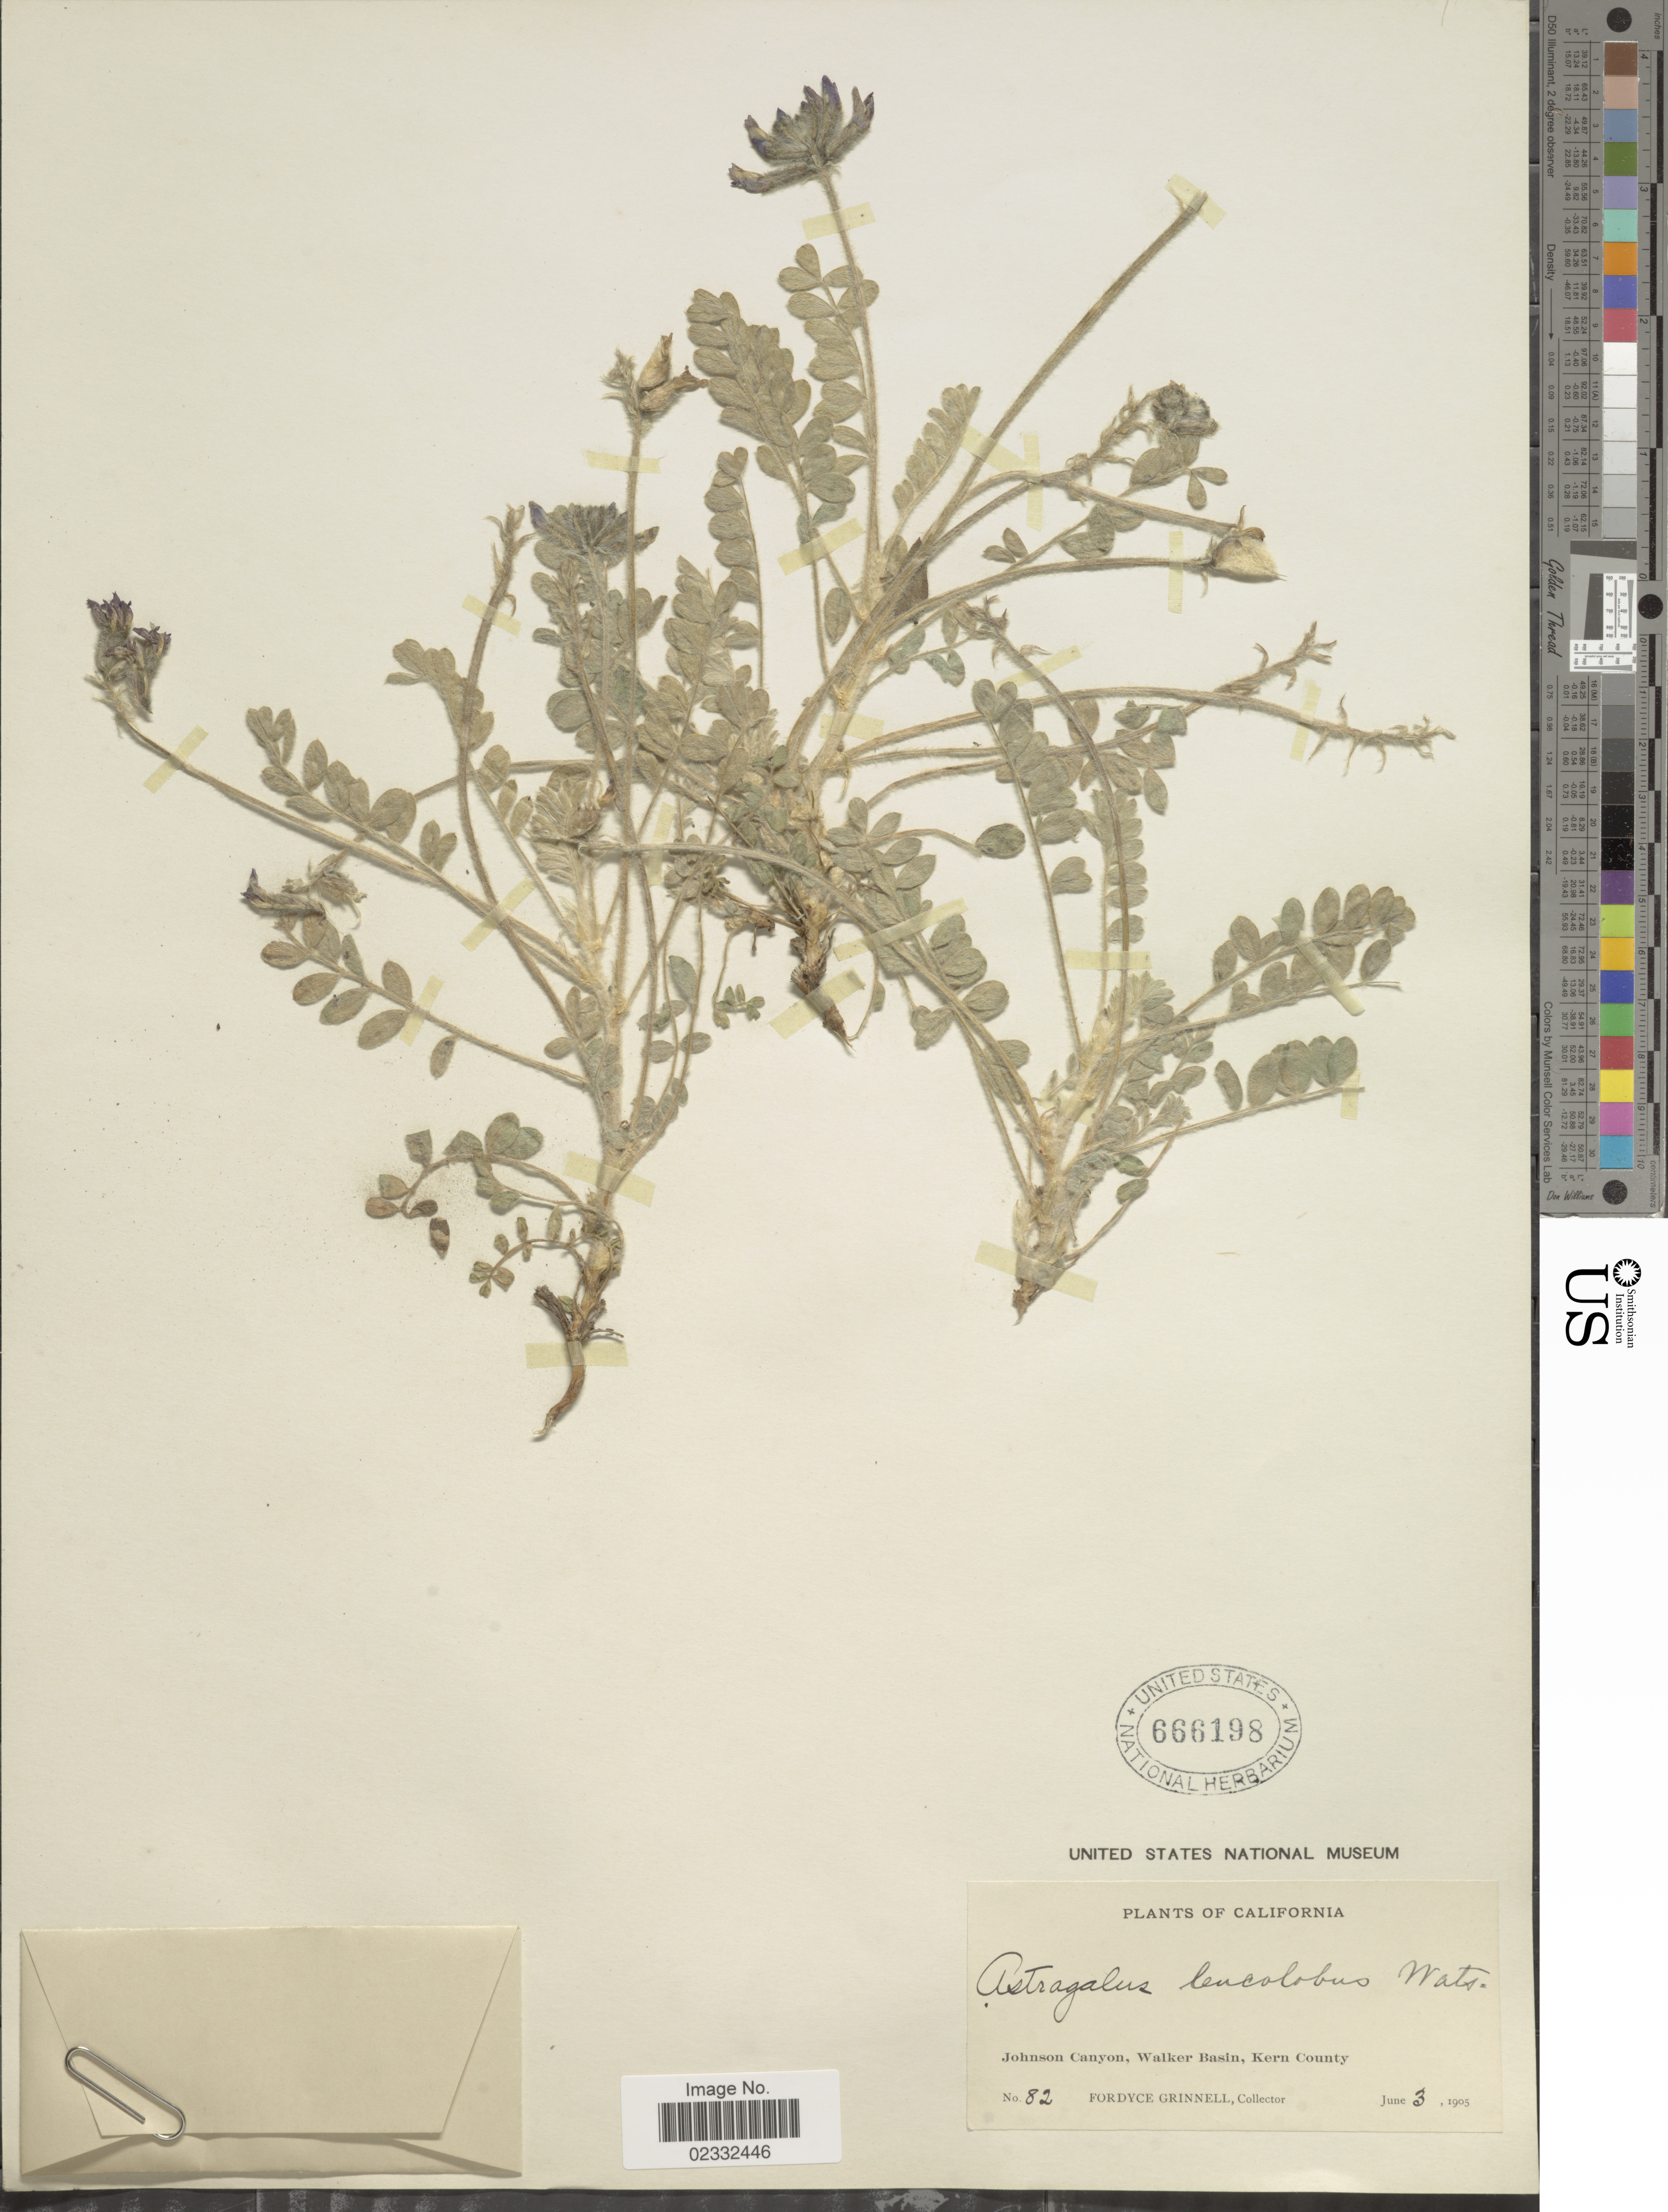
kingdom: Plantae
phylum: Tracheophyta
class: Magnoliopsida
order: Fabales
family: Fabaceae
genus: Astragalus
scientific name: Astragalus leucolobus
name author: S. Watson ex M.E. Jones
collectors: F. Grinnell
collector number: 82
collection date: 1905-06-03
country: United States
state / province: California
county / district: Kern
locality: California, Johnson Canyon, Walker Basin, Kern County.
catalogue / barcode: US 666198